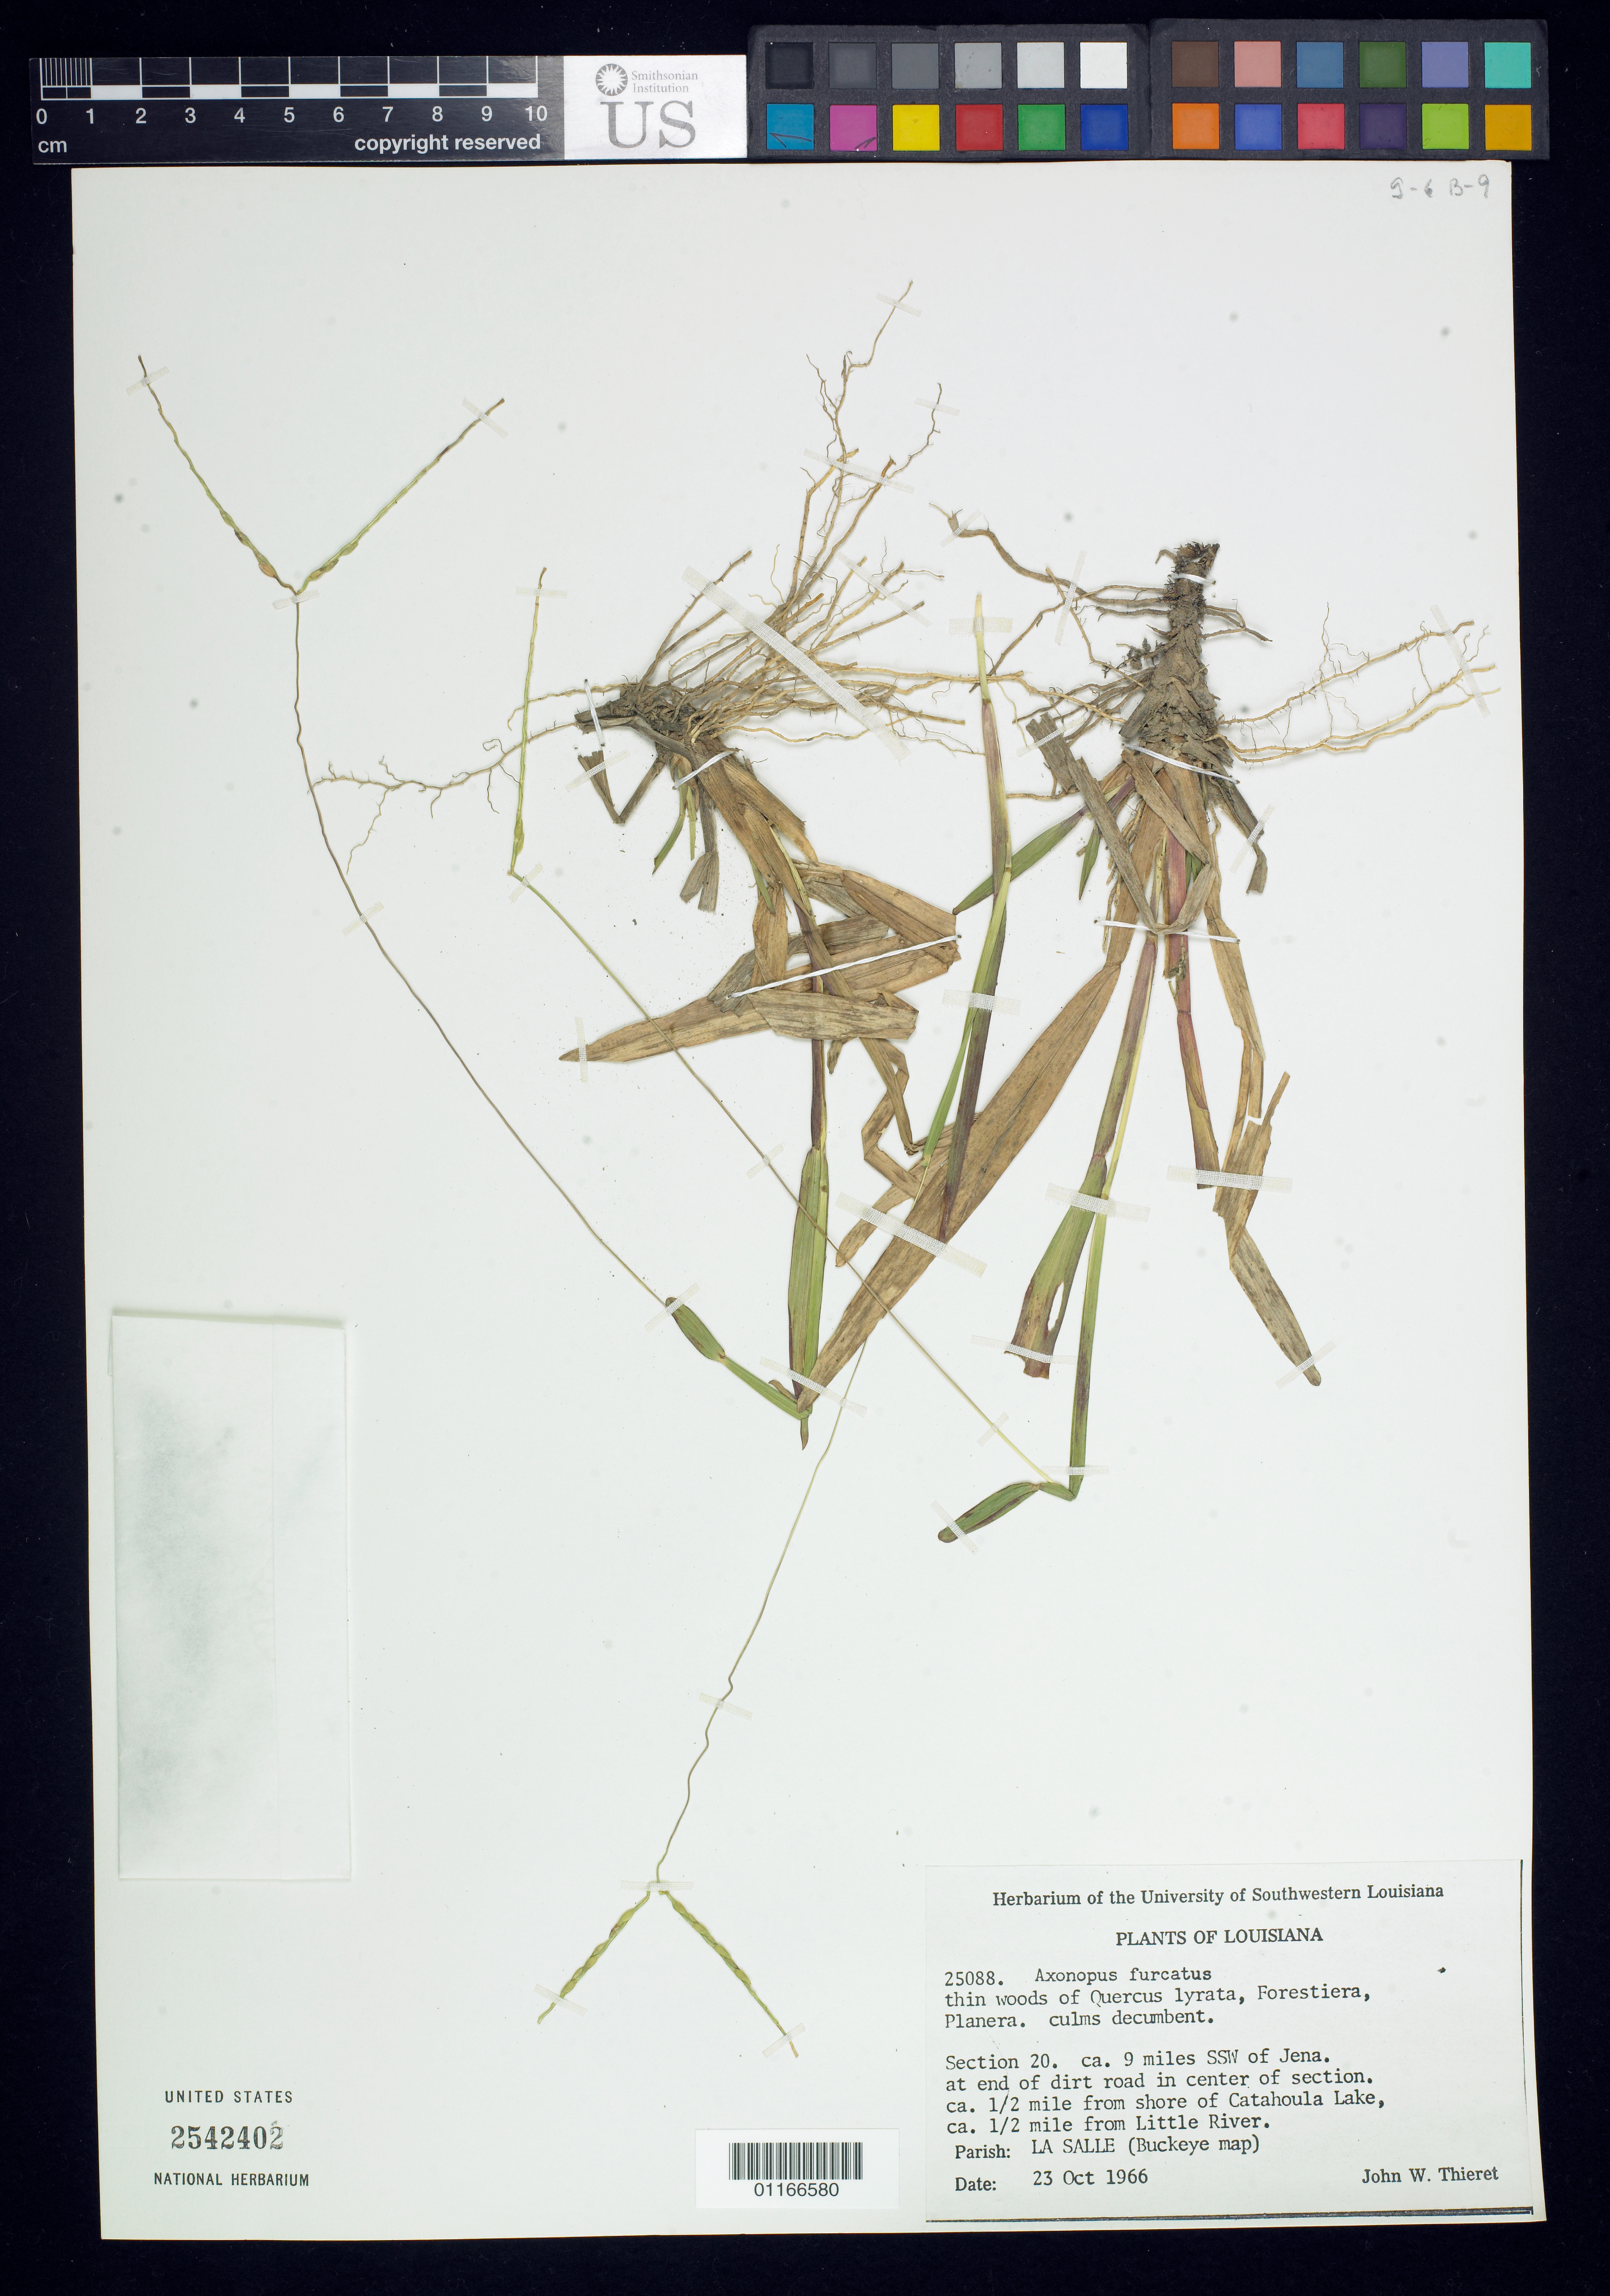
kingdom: Plantae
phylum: Tracheophyta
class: Liliopsida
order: Poales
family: Poaceae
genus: Axonopus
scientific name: Axonopus furcatus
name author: (Flüggé) Hitchc.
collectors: J. W. Thieret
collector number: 25088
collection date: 1966-10-23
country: United States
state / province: Louisiana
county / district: La Salle Parish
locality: Section 20. ca. 9 miles SSW of Jena. at end of dirt road in center of section. ca. 0.5 mi from shore of Catahoula Lake, ca. 0.5. mi from Little River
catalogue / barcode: US 2542402